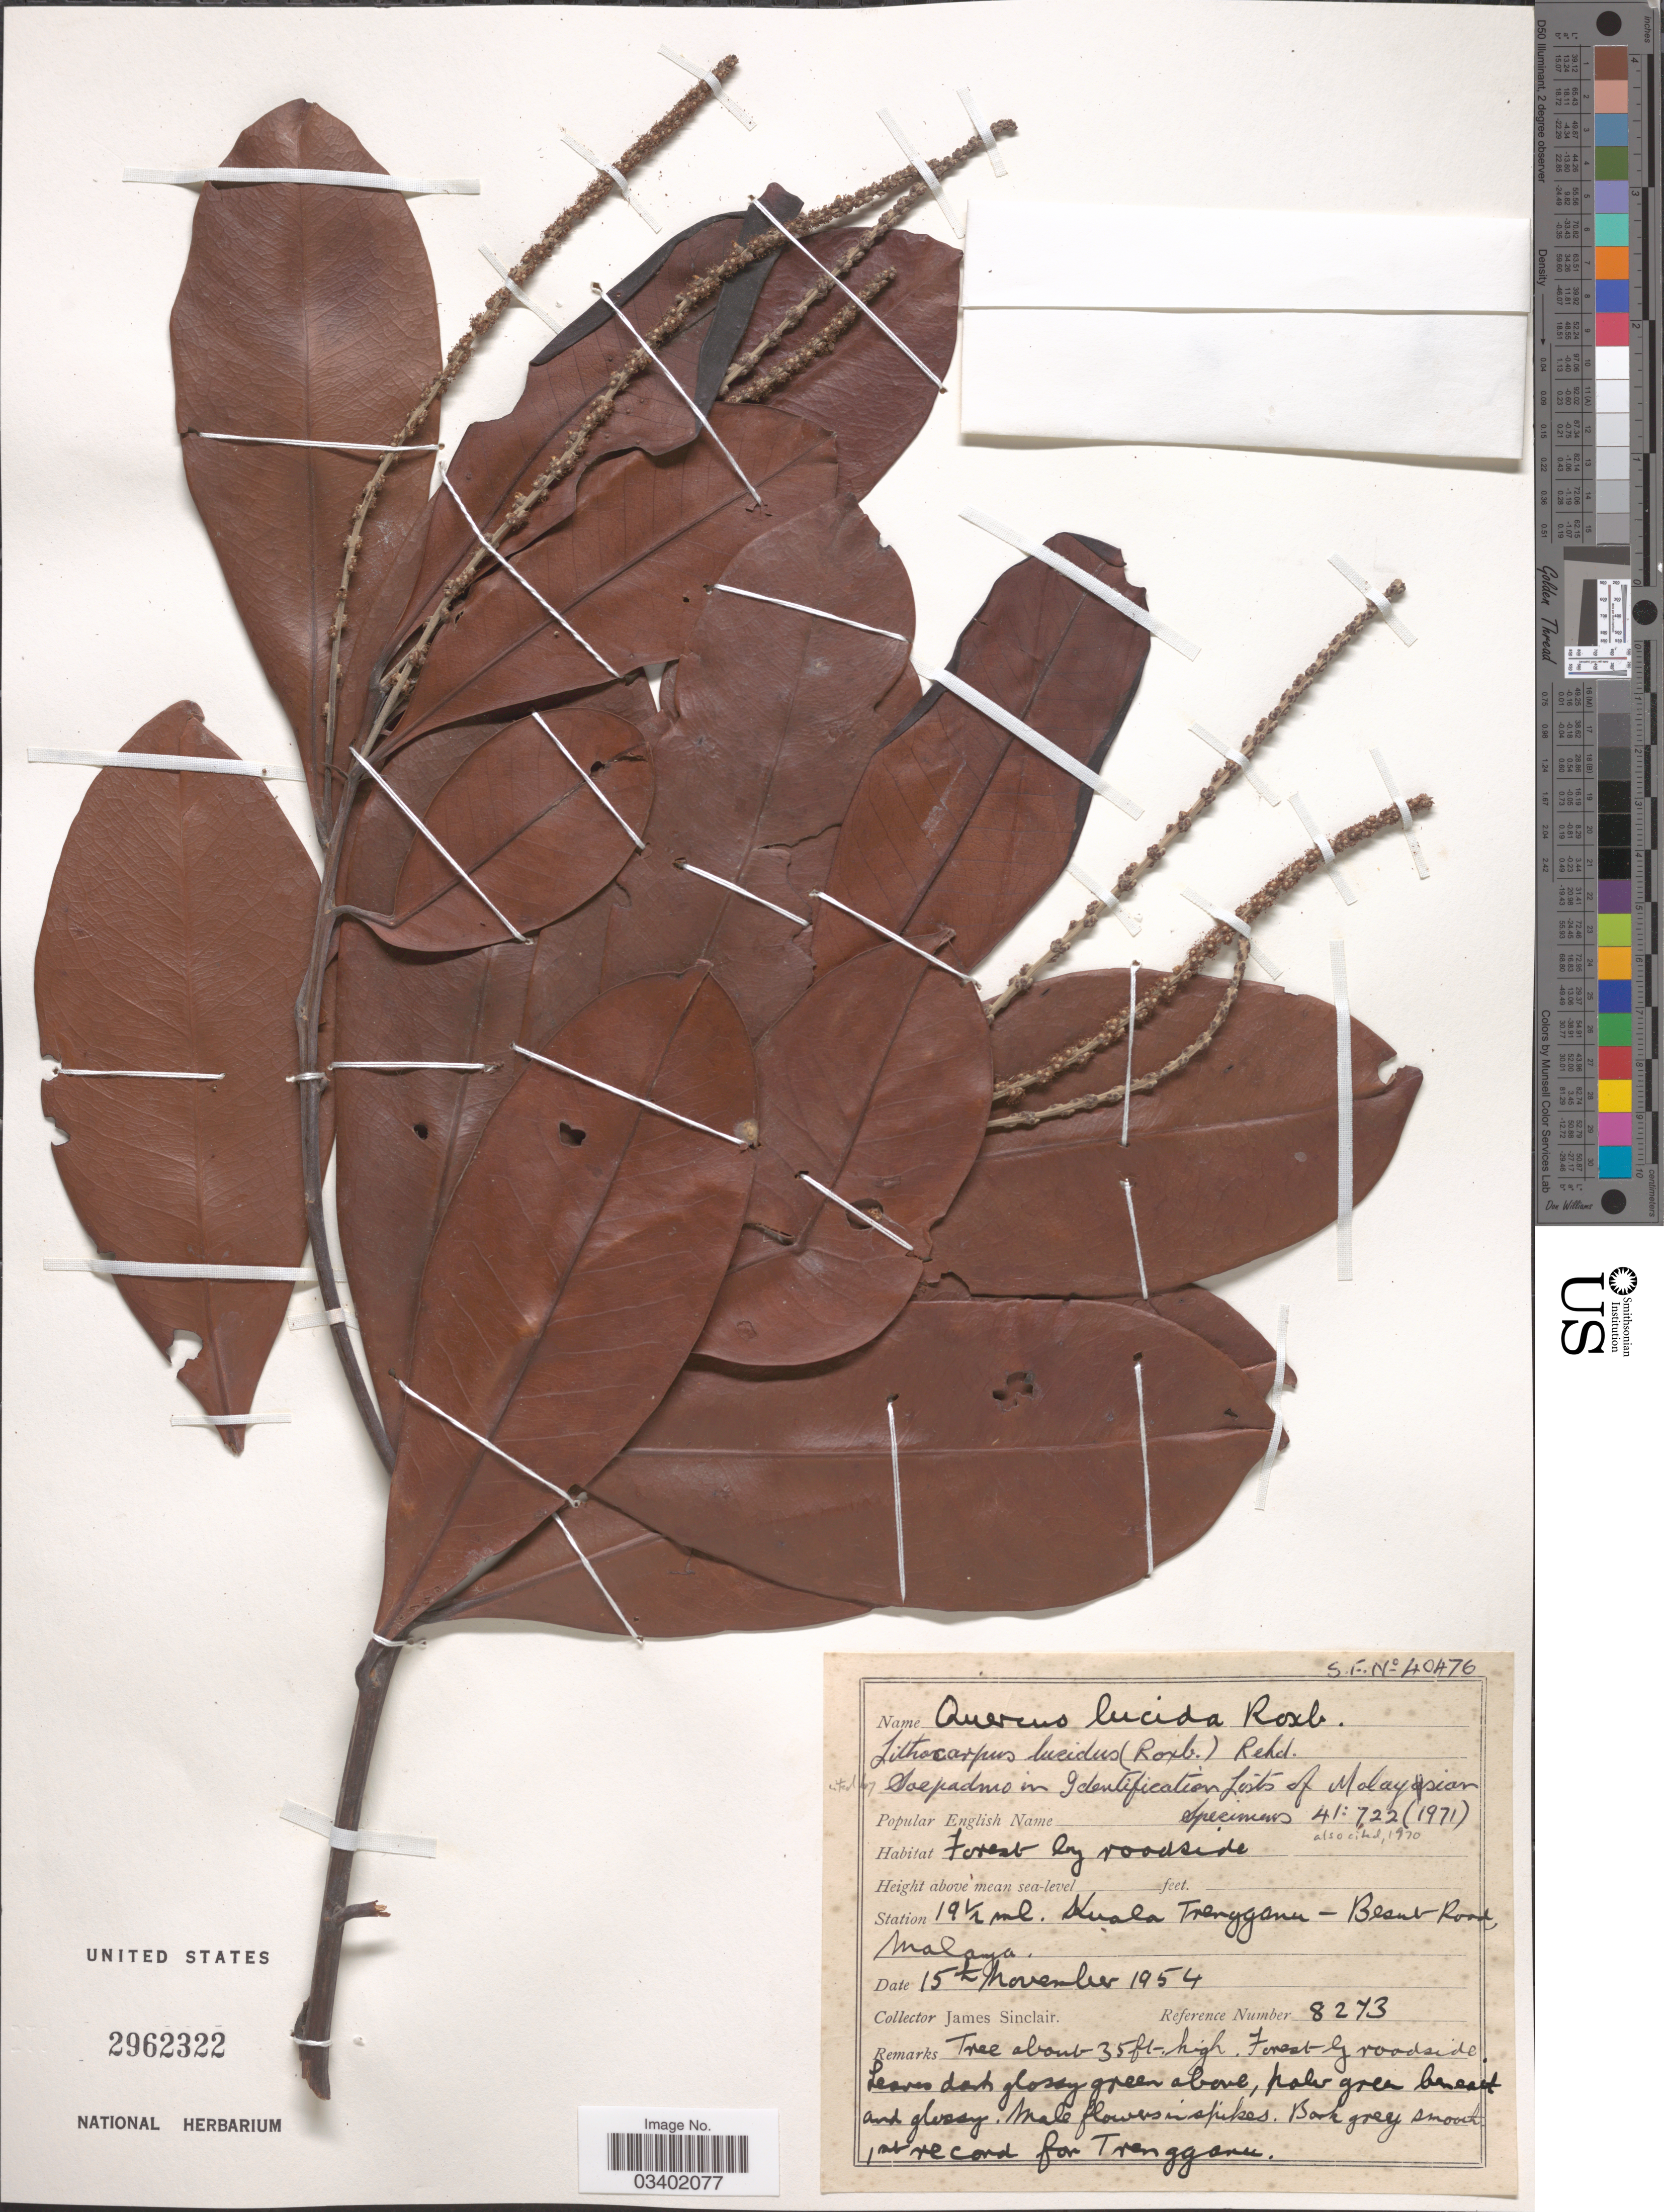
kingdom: Plantae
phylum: Tracheophyta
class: Magnoliopsida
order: Fagales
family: Fagaceae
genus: Lithocarpus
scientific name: Lithocarpus lucidus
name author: (Roxb.) Rehder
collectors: J. Sinclair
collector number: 8273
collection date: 1954-11-15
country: Malaysia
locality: Station 19½ ml. Kuala Trengganu - Besut Road, Malaya.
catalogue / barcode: US 2962322